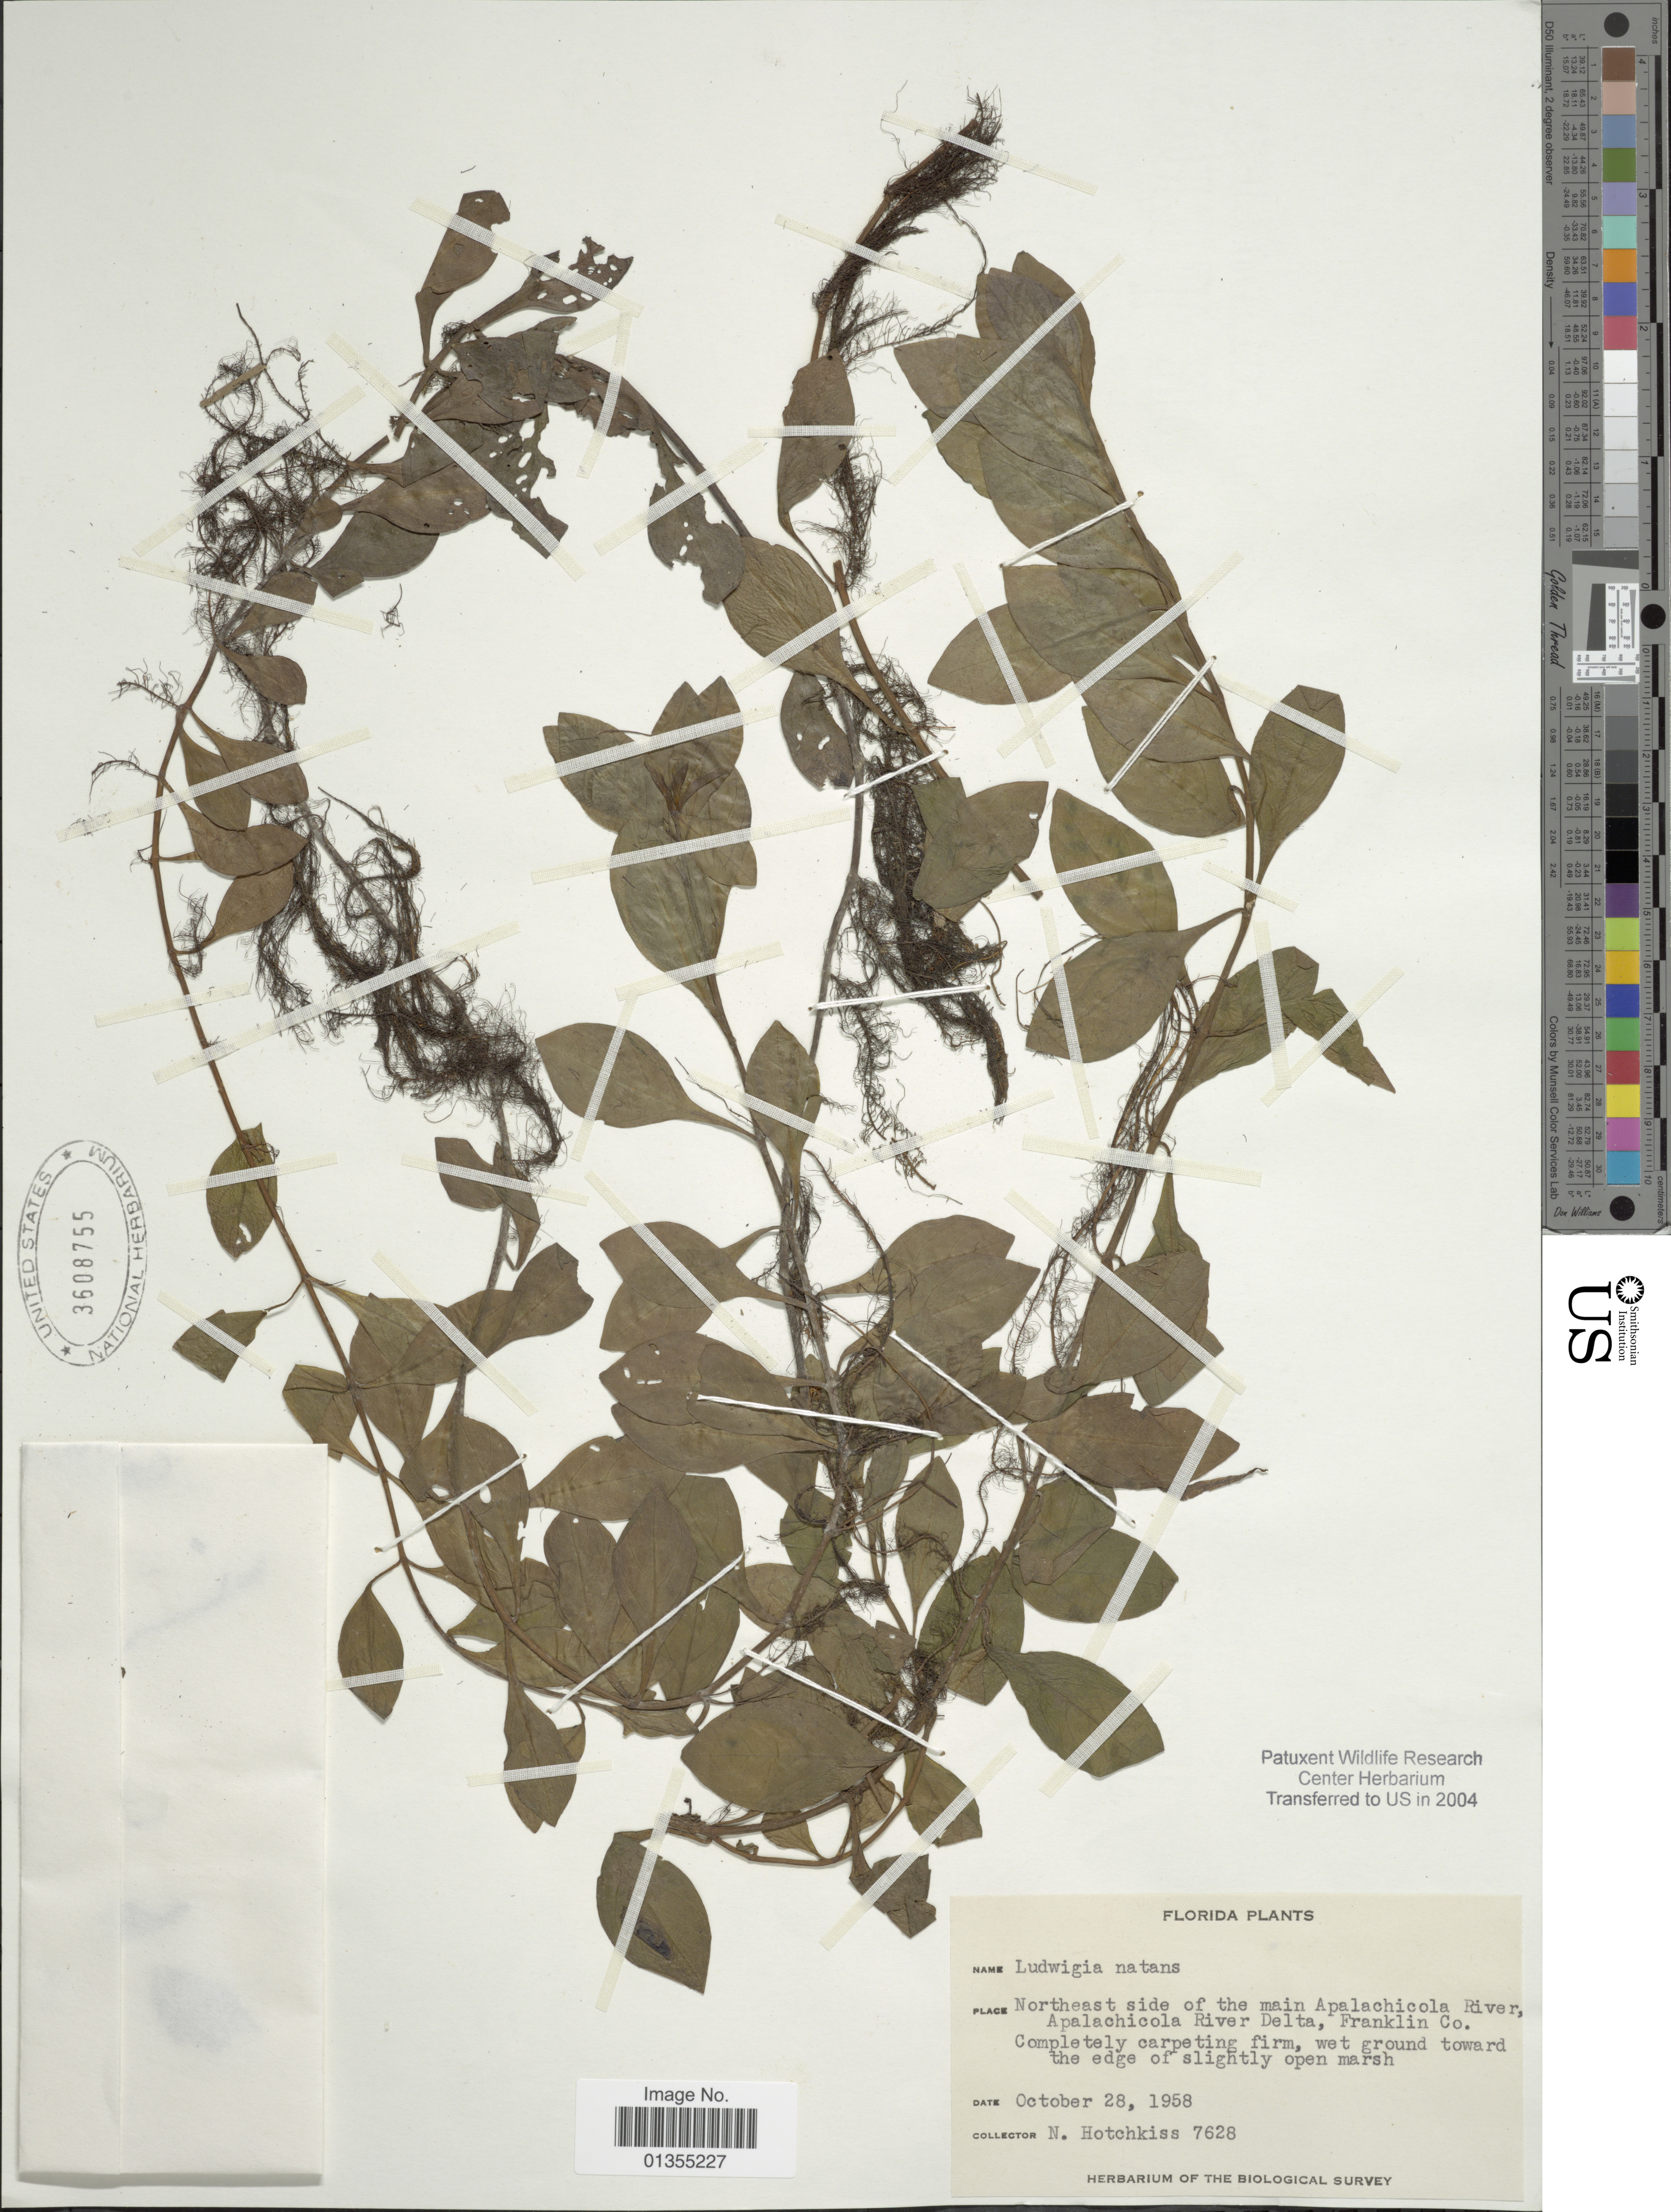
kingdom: Plantae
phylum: Tracheophyta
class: Magnoliopsida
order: Myrtales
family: Onagraceae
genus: Ludwigia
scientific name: Ludwigia repens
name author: J.R. Forst.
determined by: Strong, Mark T., (BOT), Smithsonian Institution - National Museum of Natural History (UNITED STATES)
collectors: N. Hotchkiss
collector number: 7628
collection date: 1958-10-28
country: United States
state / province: Florida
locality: Northeast side of the main Apalachicola River, Apalachicola River Delta, Franklin Co.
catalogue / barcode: US 3608755